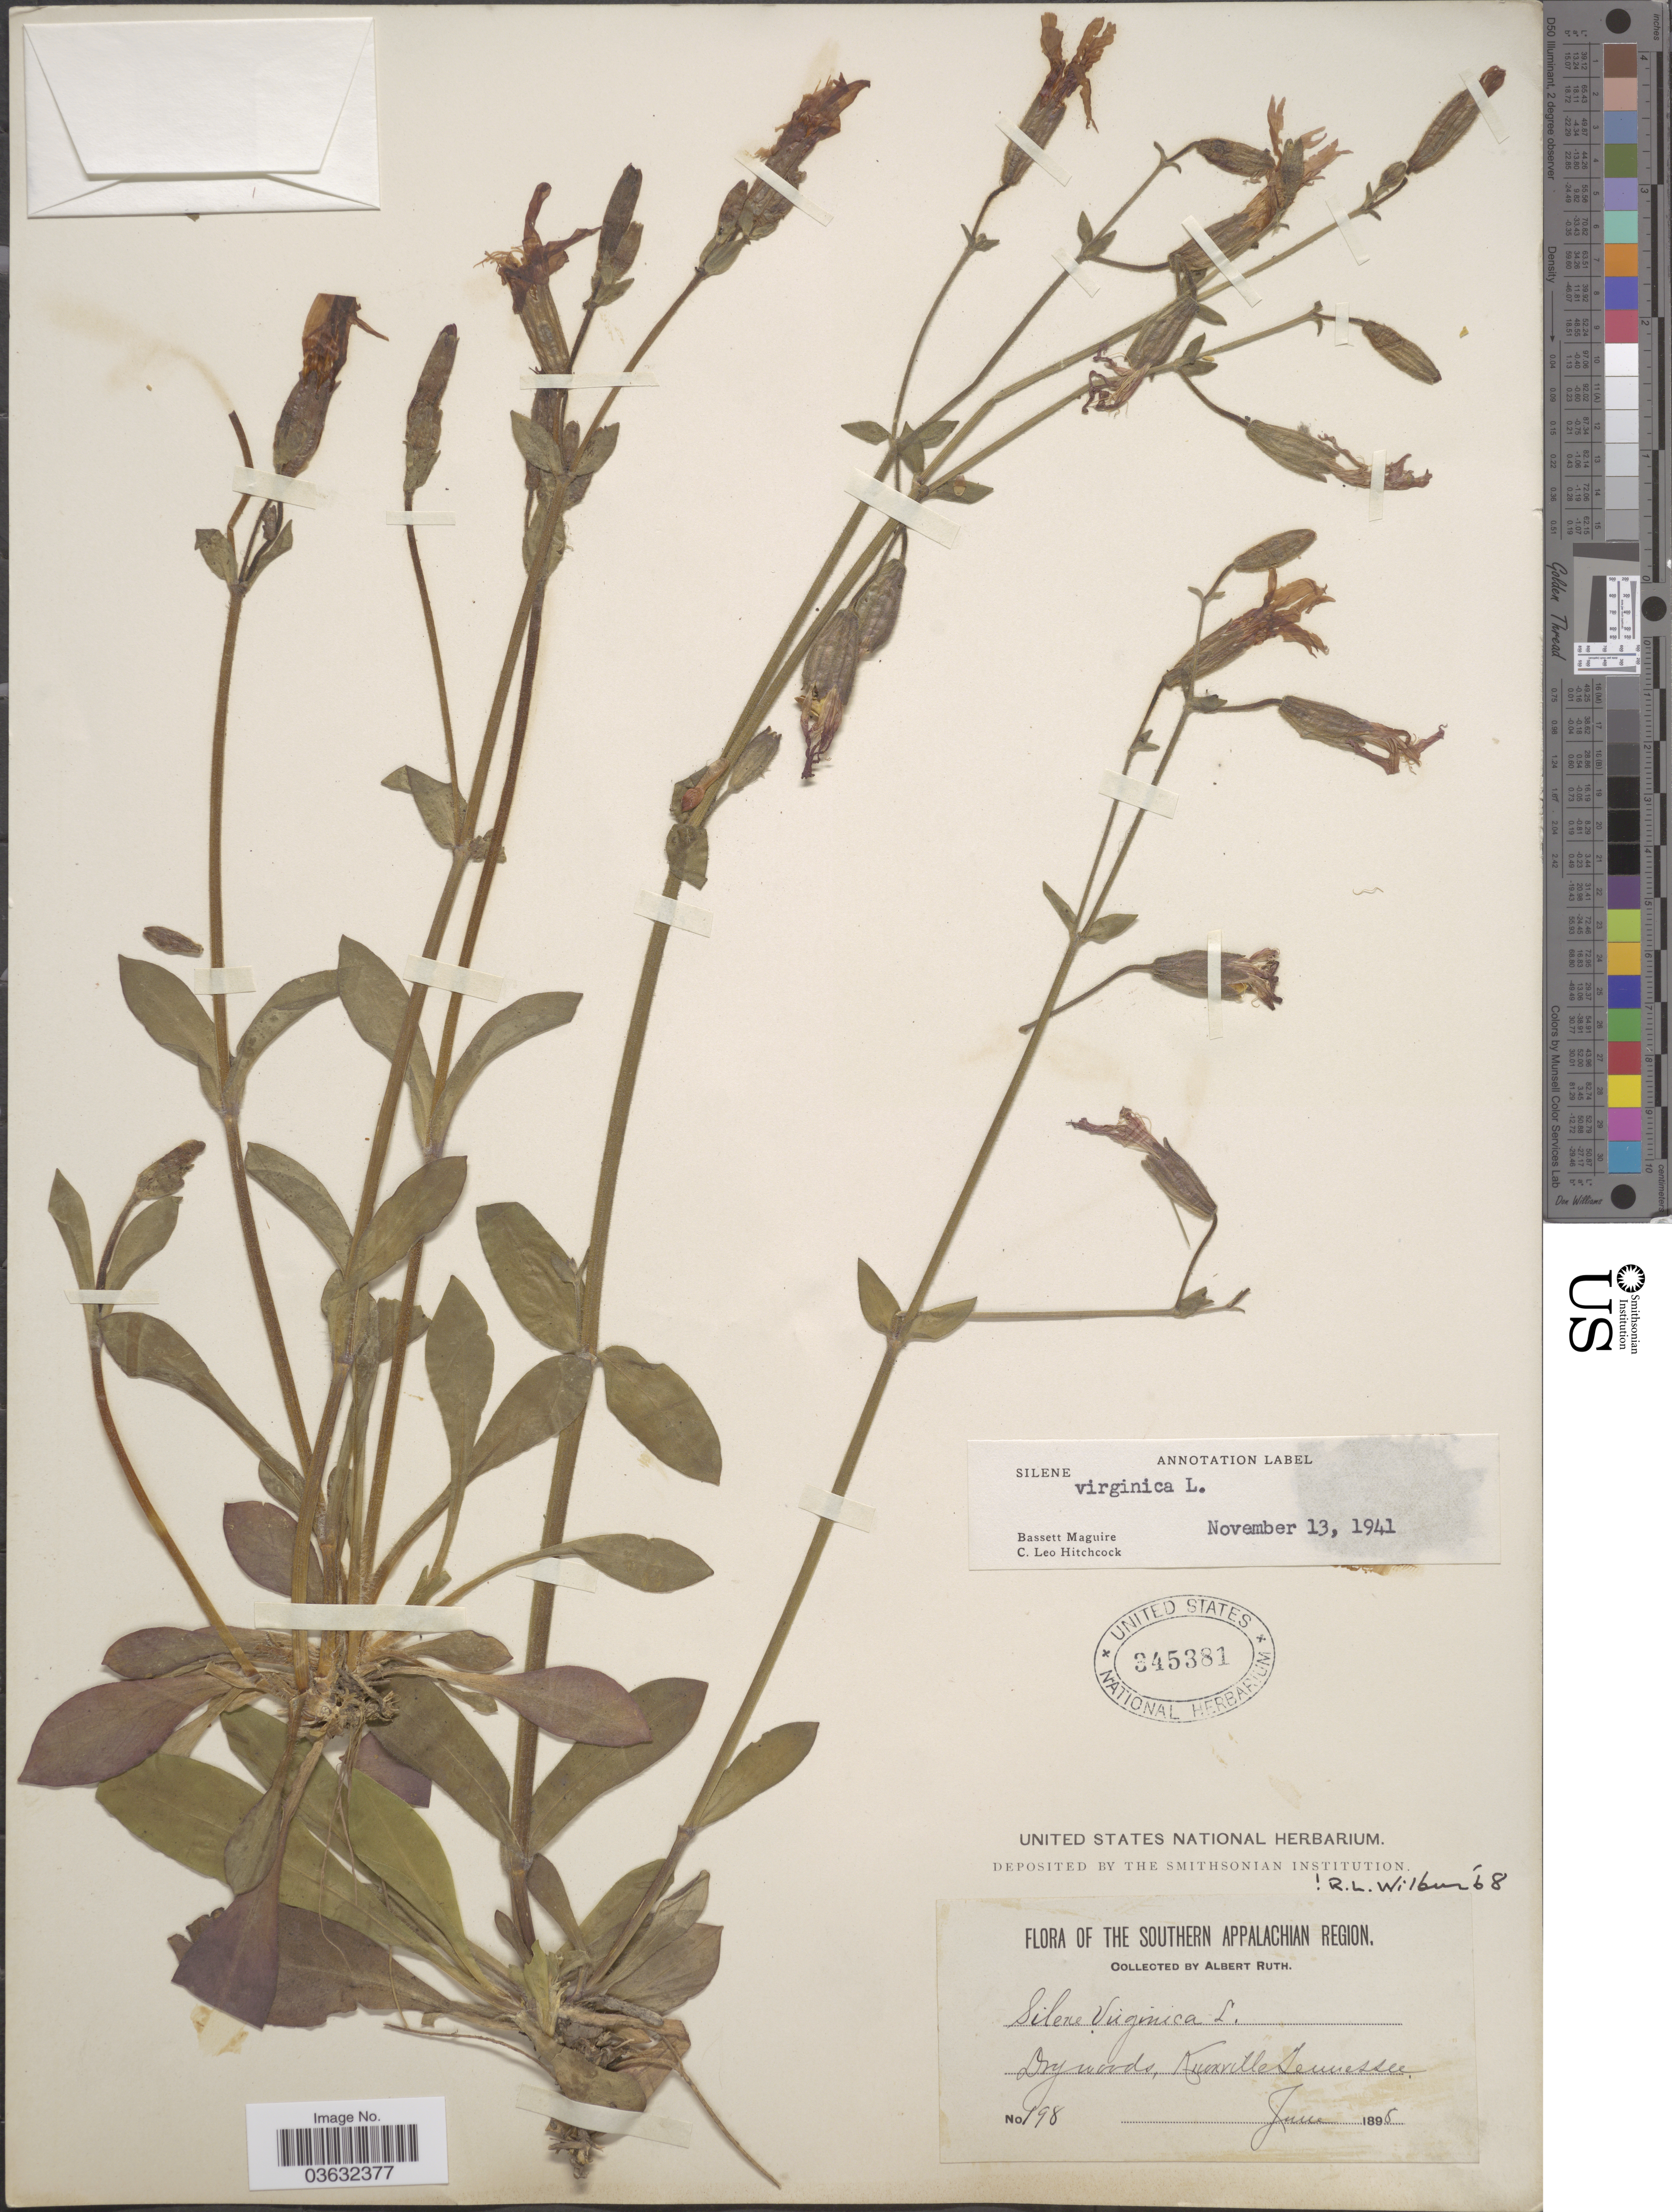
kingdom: Plantae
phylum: Tracheophyta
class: Magnoliopsida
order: Caryophyllales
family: Caryophyllaceae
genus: Silene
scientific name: Silene virginica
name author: L.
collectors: A. Ruth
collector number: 198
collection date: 1895-06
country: United States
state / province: Tennessee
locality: Dry woods, Knoxville.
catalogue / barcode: US 345381